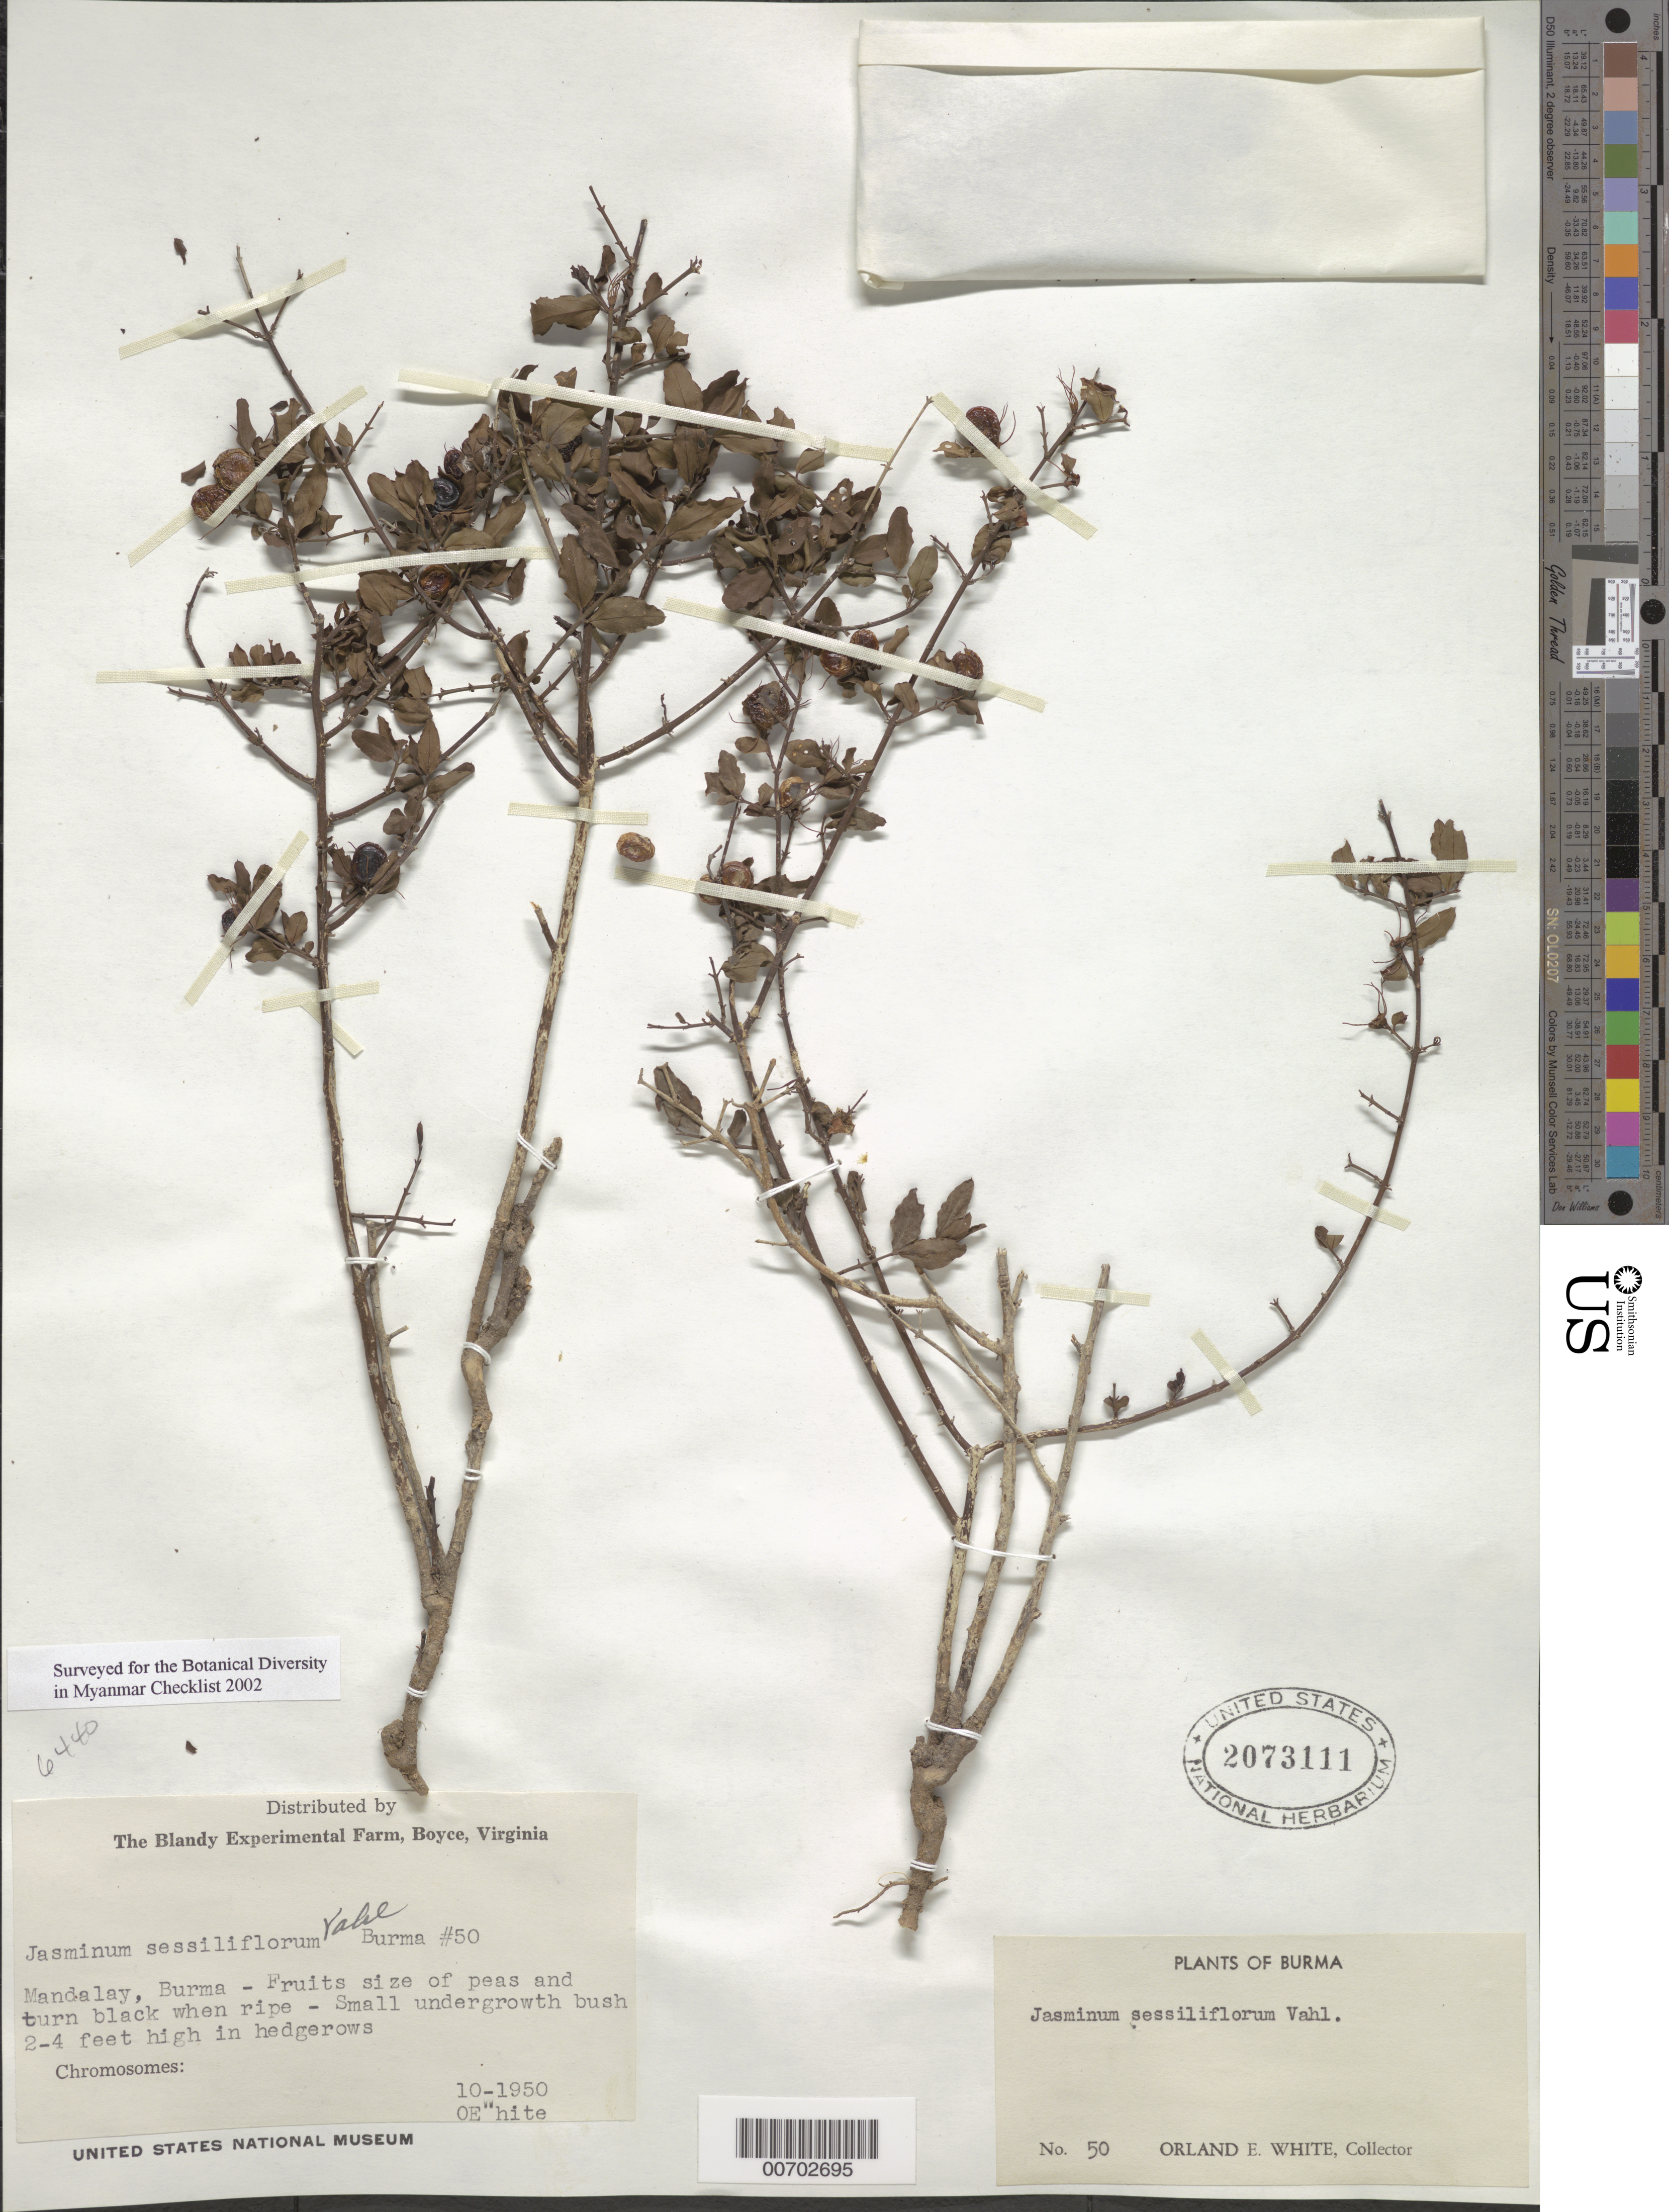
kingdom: Plantae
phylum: Tracheophyta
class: Magnoliopsida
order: Lamiales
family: Oleaceae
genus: Jasminum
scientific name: Jasminum sessiliflorum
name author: Vahl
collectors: O. E. White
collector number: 50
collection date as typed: Oct 1950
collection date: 1950-10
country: Myanmar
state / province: Mandalay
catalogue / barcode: US 2073111